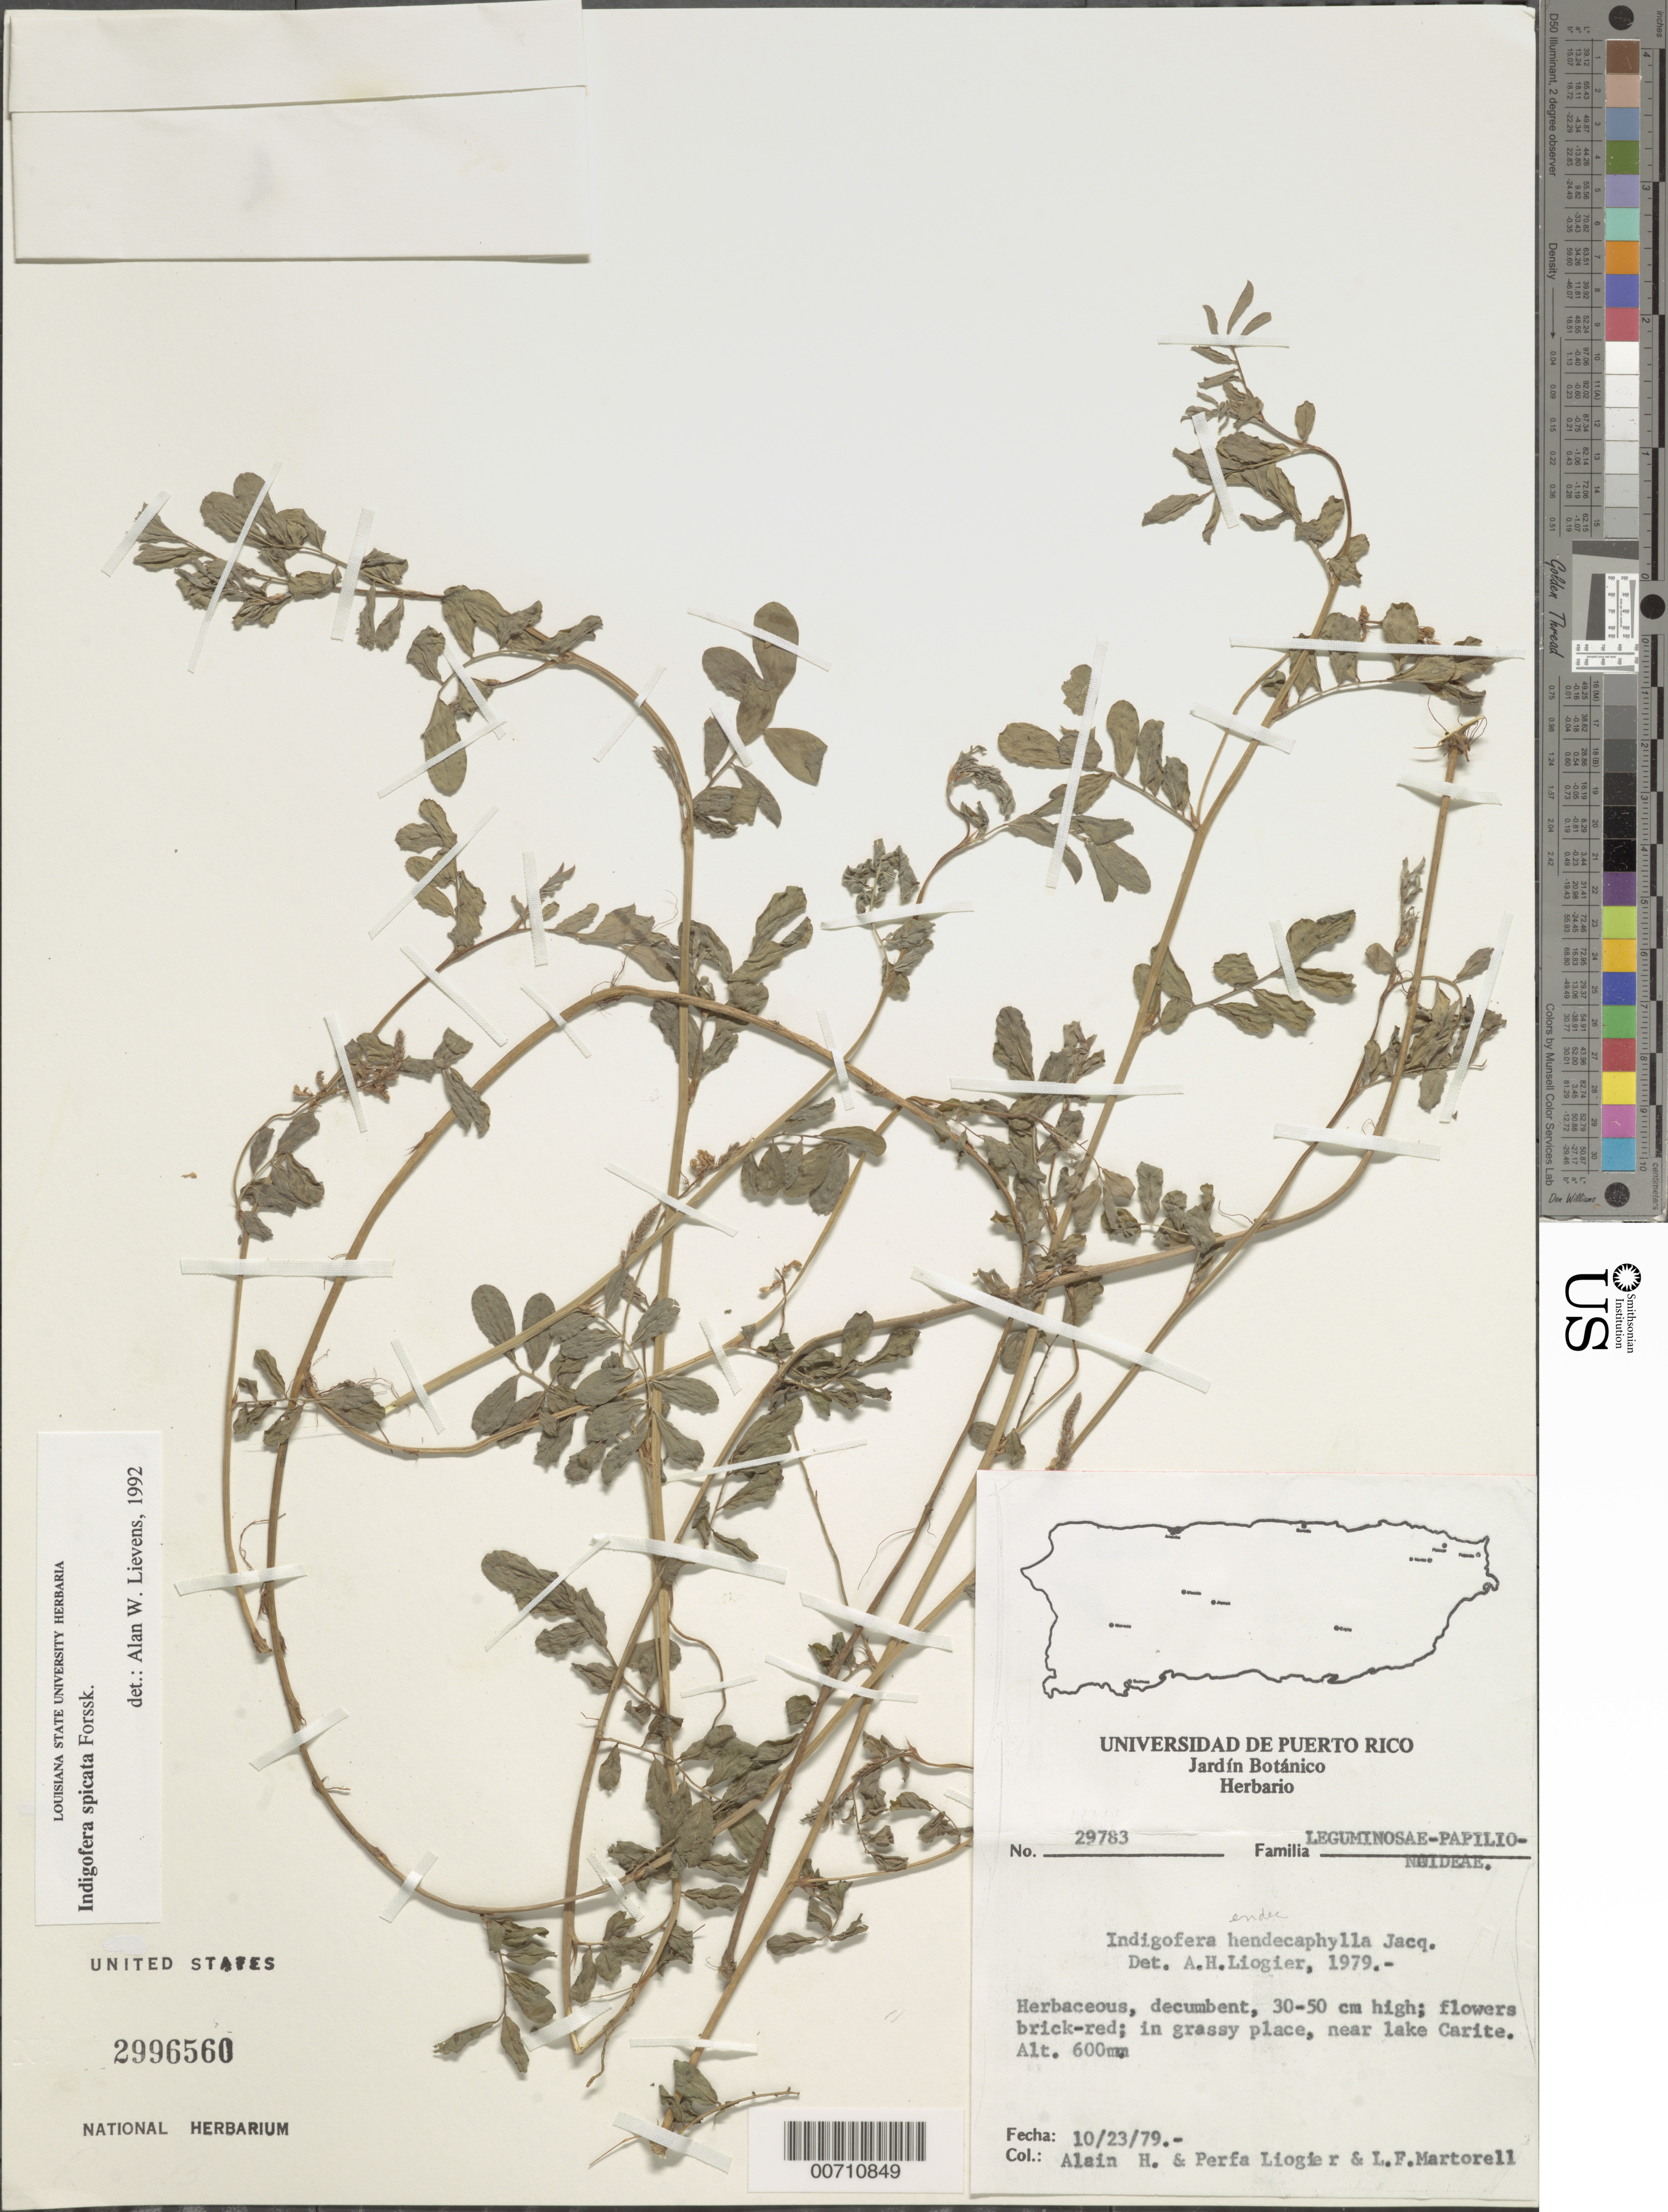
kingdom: Plantae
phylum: Tracheophyta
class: Magnoliopsida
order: Fabales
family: Fabaceae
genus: Indigofera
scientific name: Indigofera spicata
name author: Forssk.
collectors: A. H. Liogier, M. P. Liogier & L. Martorell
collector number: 29783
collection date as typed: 23 Oct 1979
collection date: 1979-10-23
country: Puerto Rico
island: Greater Antilles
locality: Lake Carite, near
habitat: In grassy place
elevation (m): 600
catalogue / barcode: US 2996560